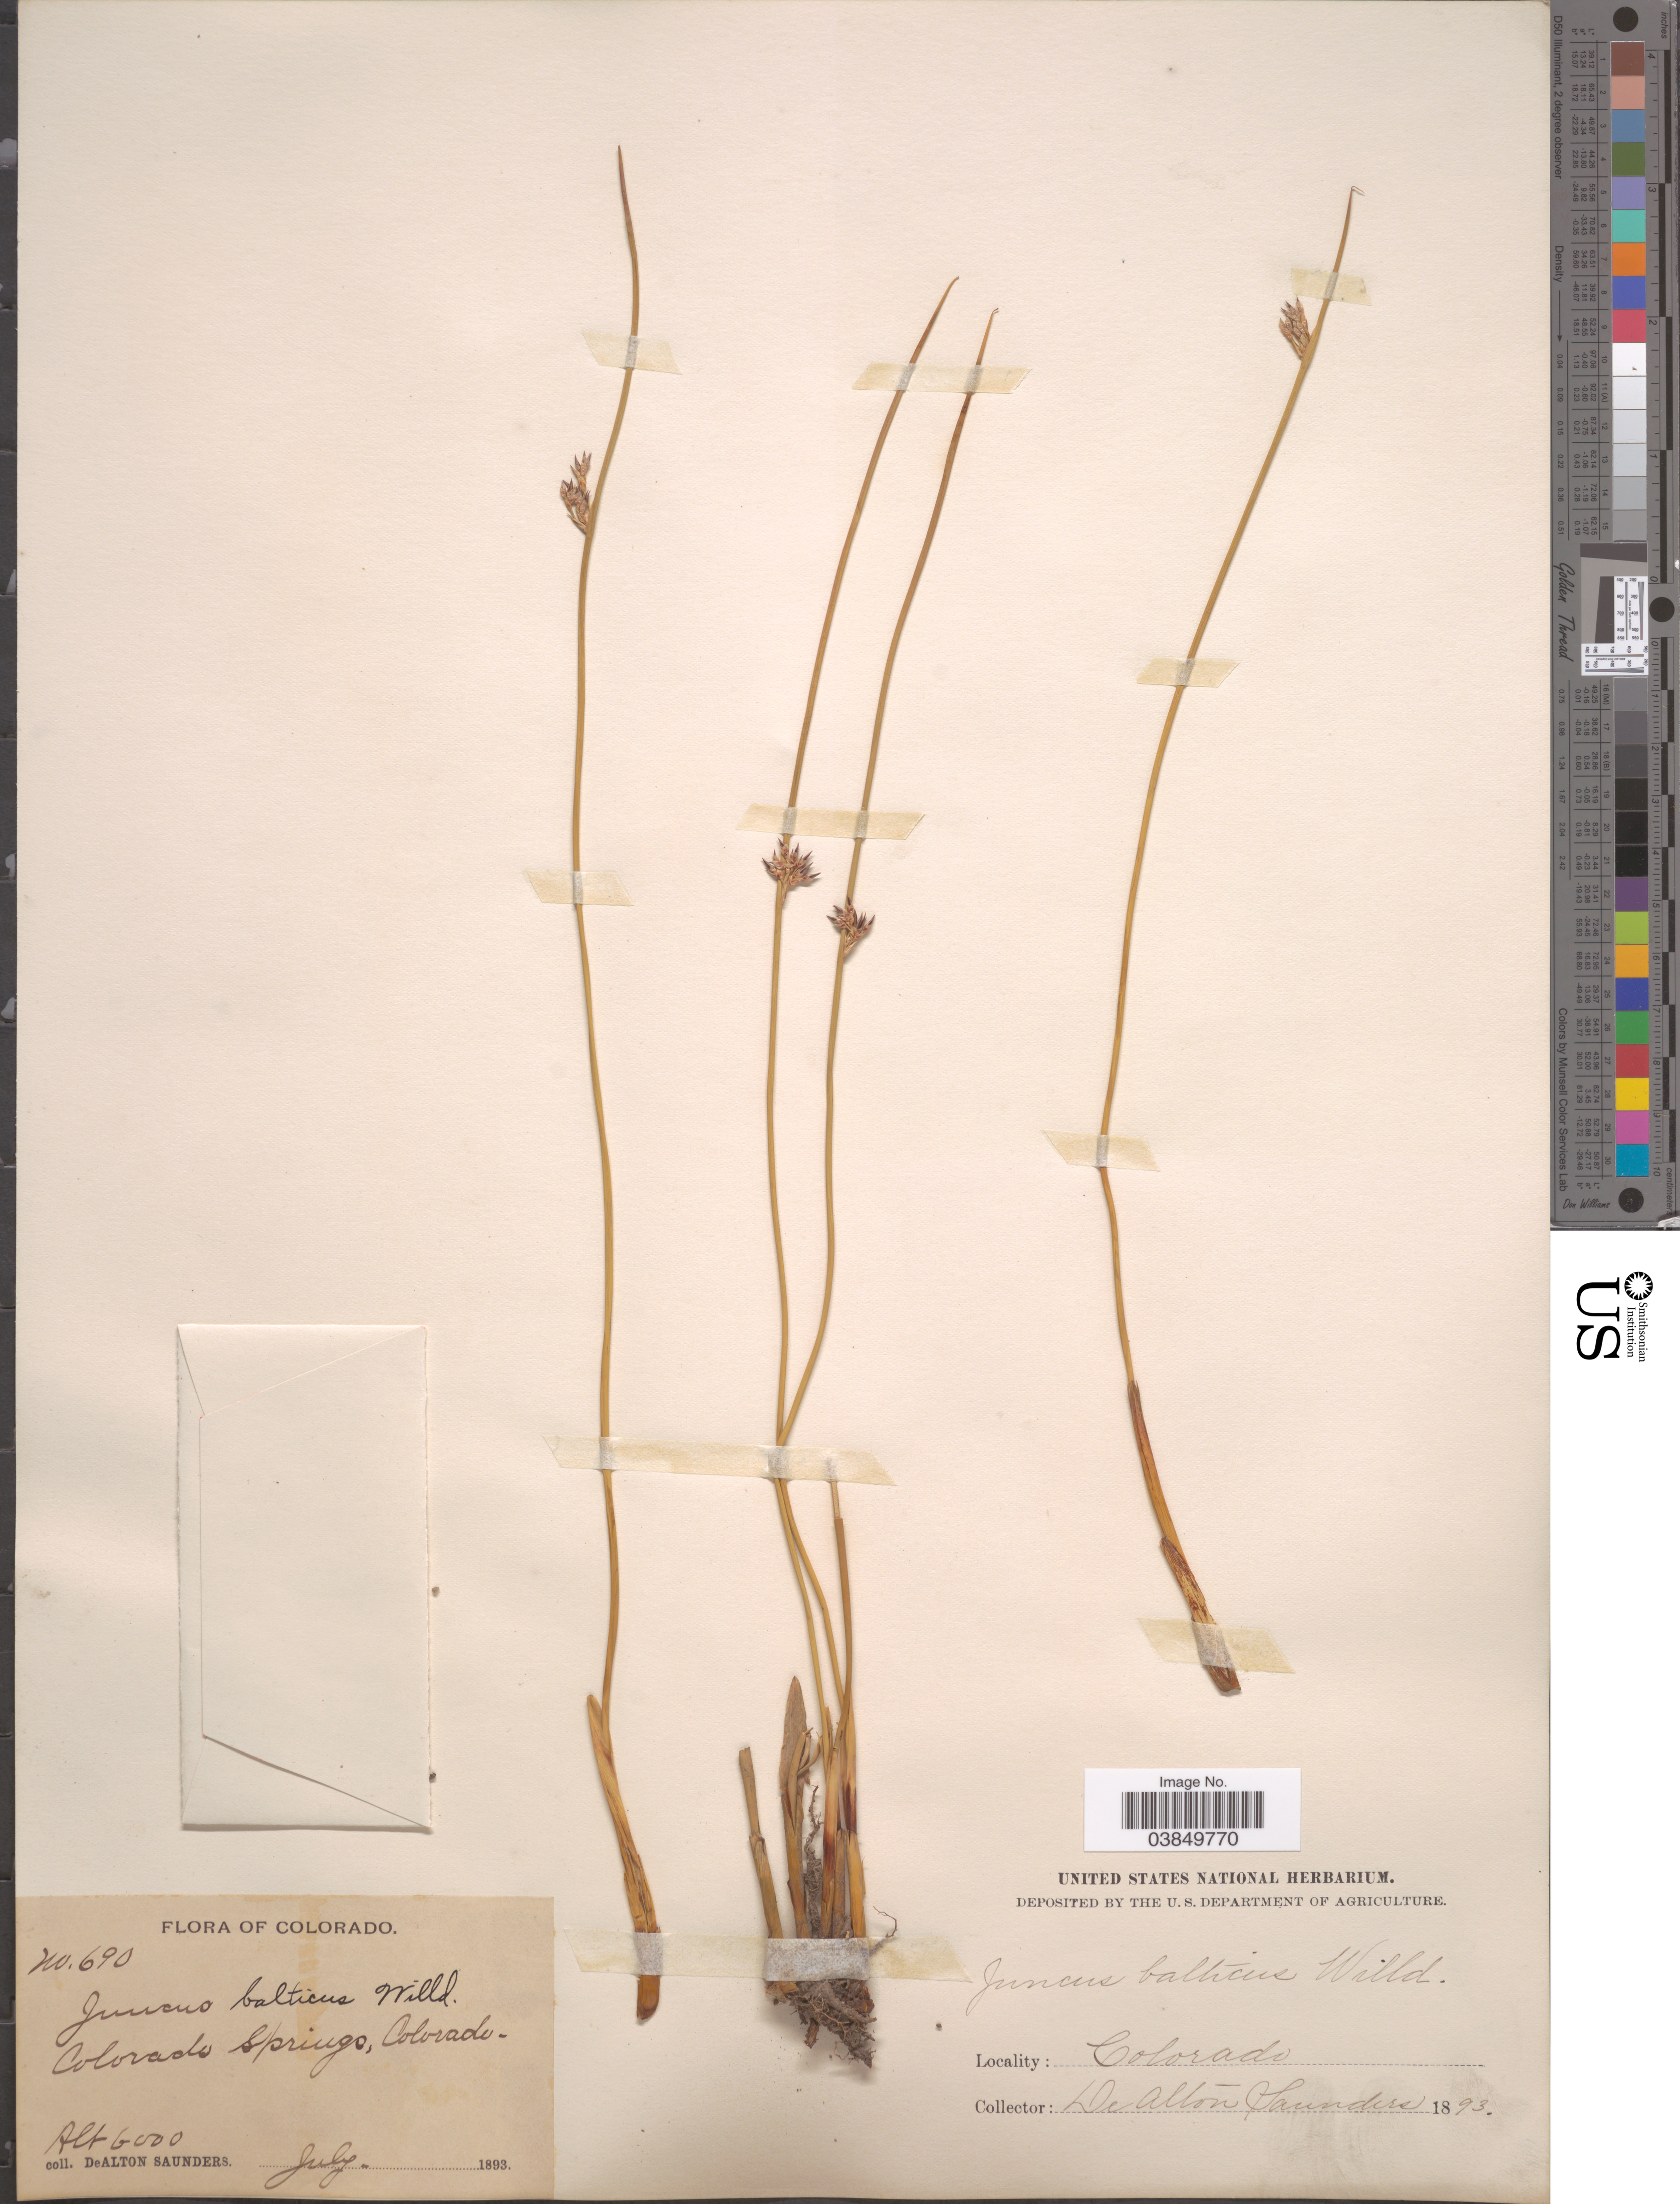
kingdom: Plantae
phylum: Tracheophyta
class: Liliopsida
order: Poales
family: Juncaceae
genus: Juncus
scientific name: Juncus balticus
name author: Willd.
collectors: D. A. Saunders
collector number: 690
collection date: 1893-07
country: United States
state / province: Colorado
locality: Colorado Springs.